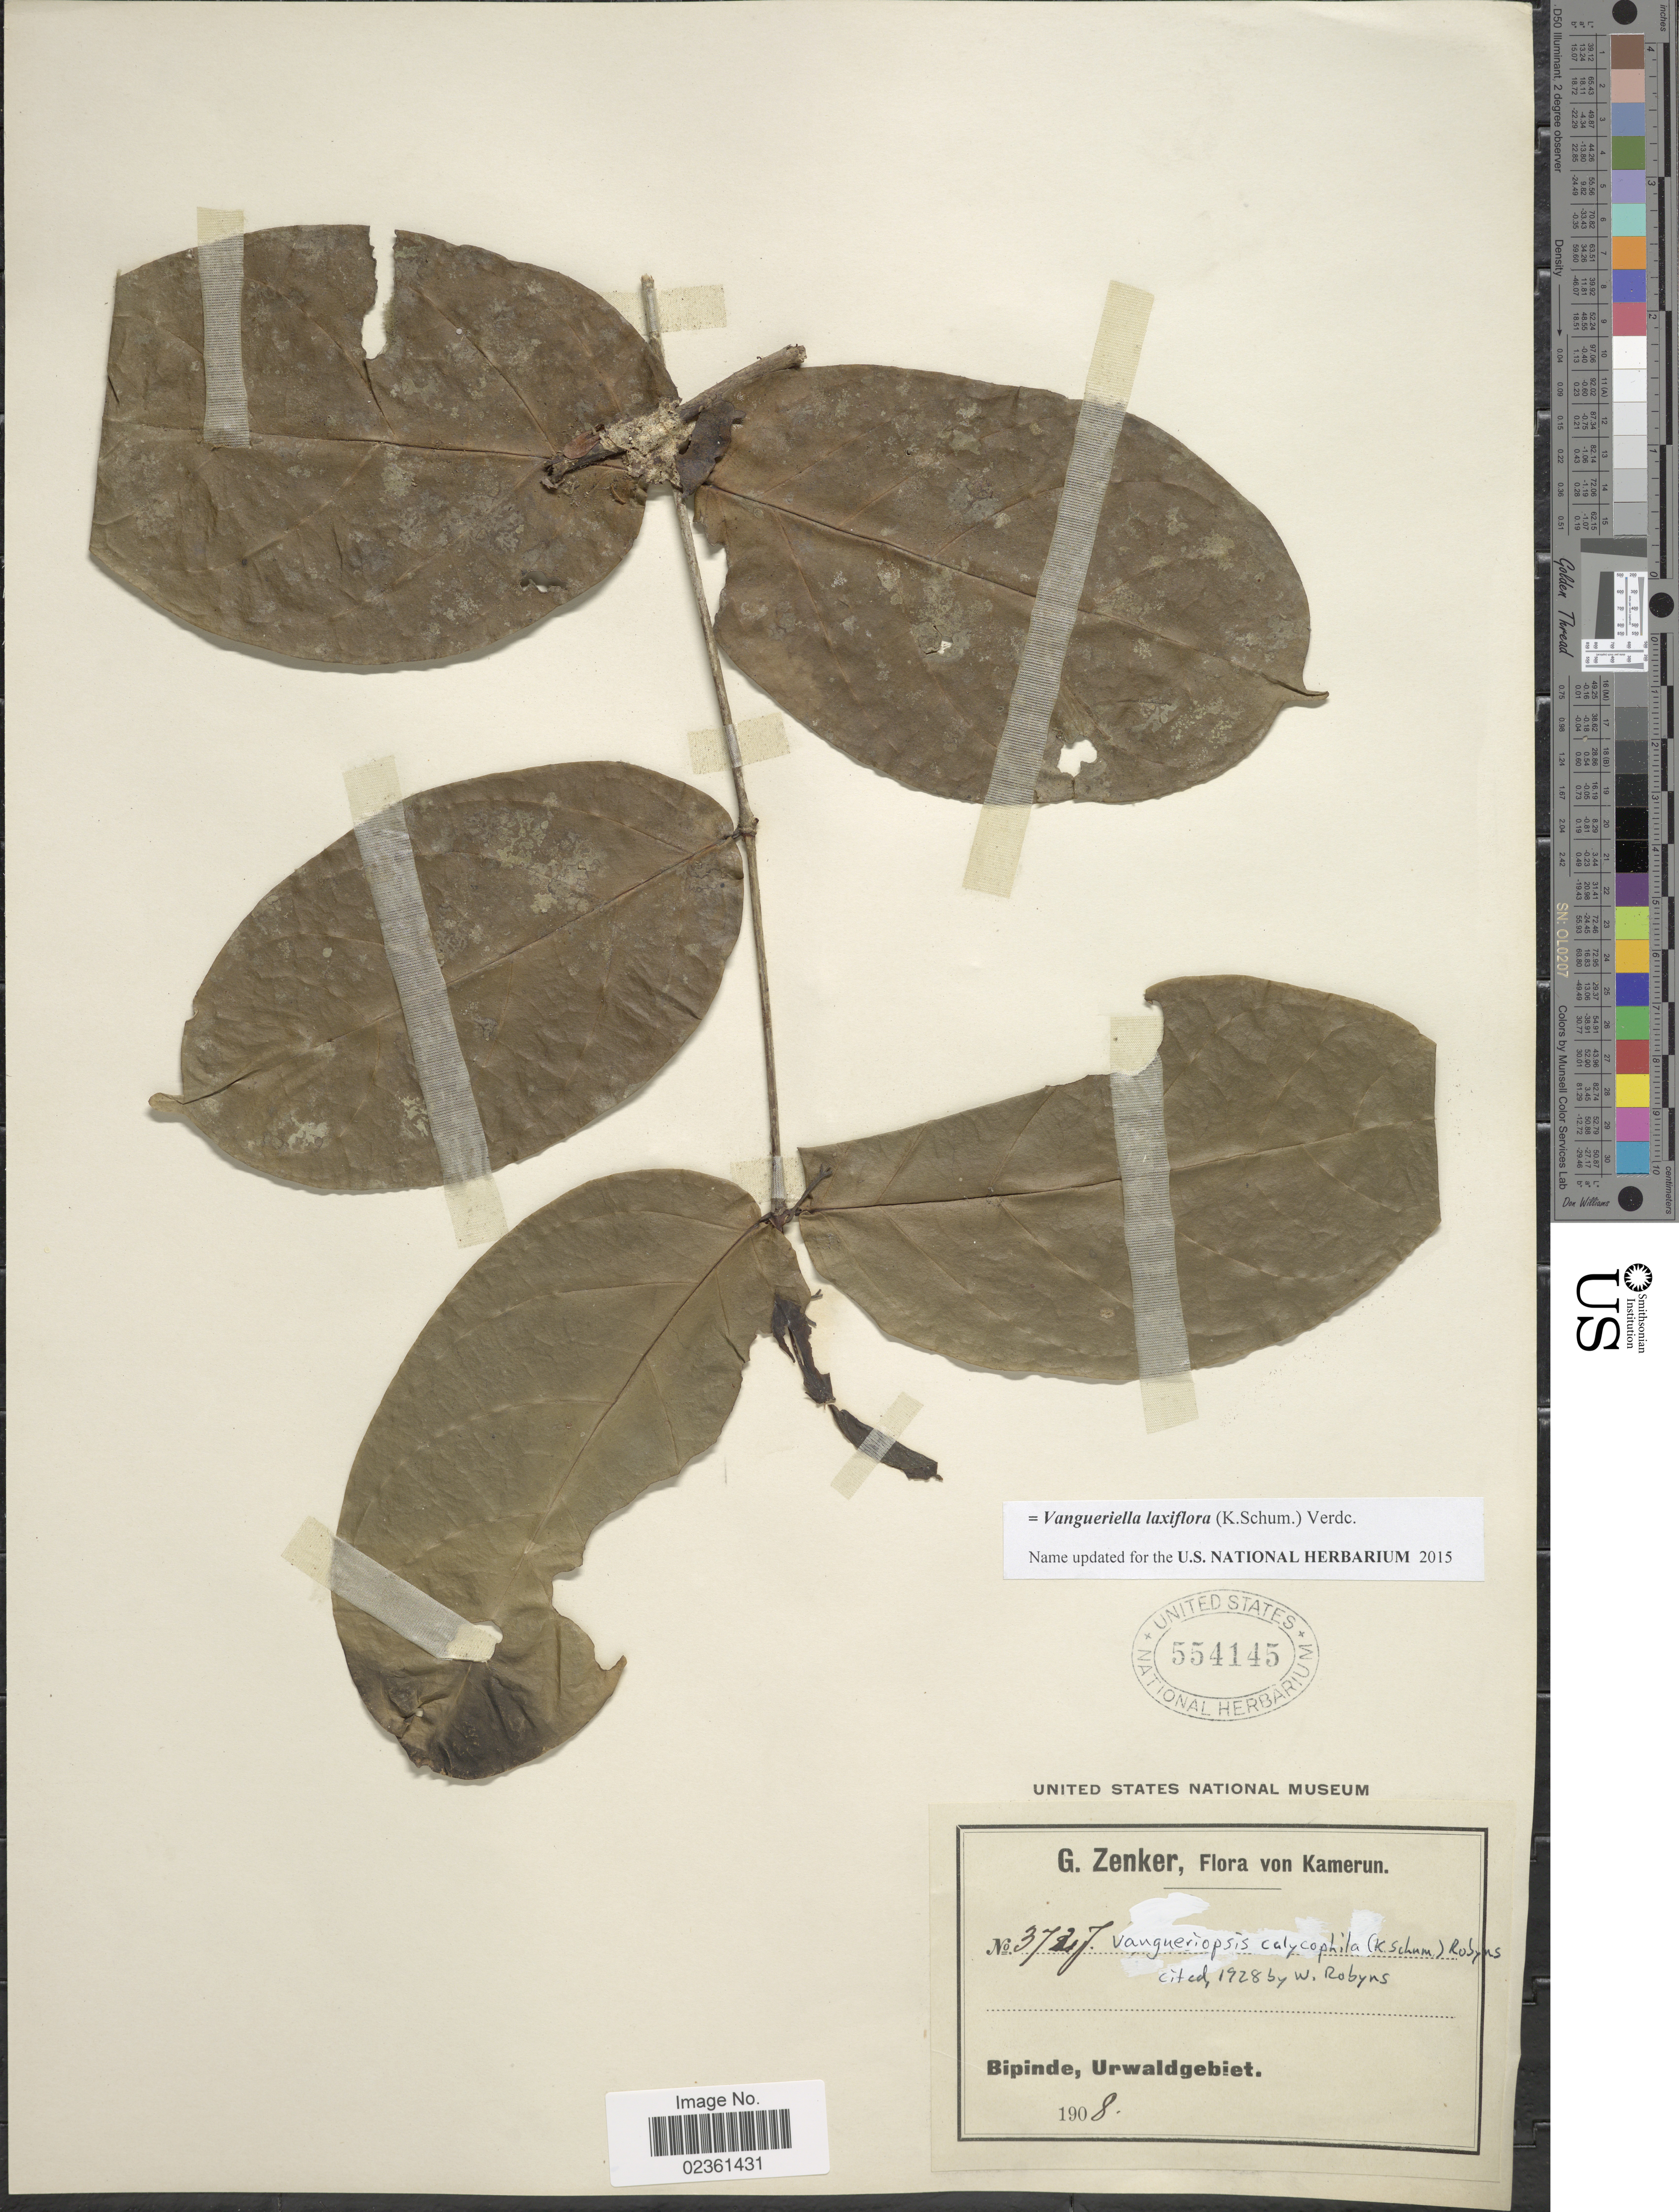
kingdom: Plantae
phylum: Tracheophyta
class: Magnoliopsida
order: Gentianales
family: Rubiaceae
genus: Vangueriella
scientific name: Vangueriella laxiflora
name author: (K. Schum.) Verdc.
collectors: G. A. Zenker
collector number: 3727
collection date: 1908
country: Cameroon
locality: Kamerun, Bipinde, Urwaldgebiet.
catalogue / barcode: US 554145